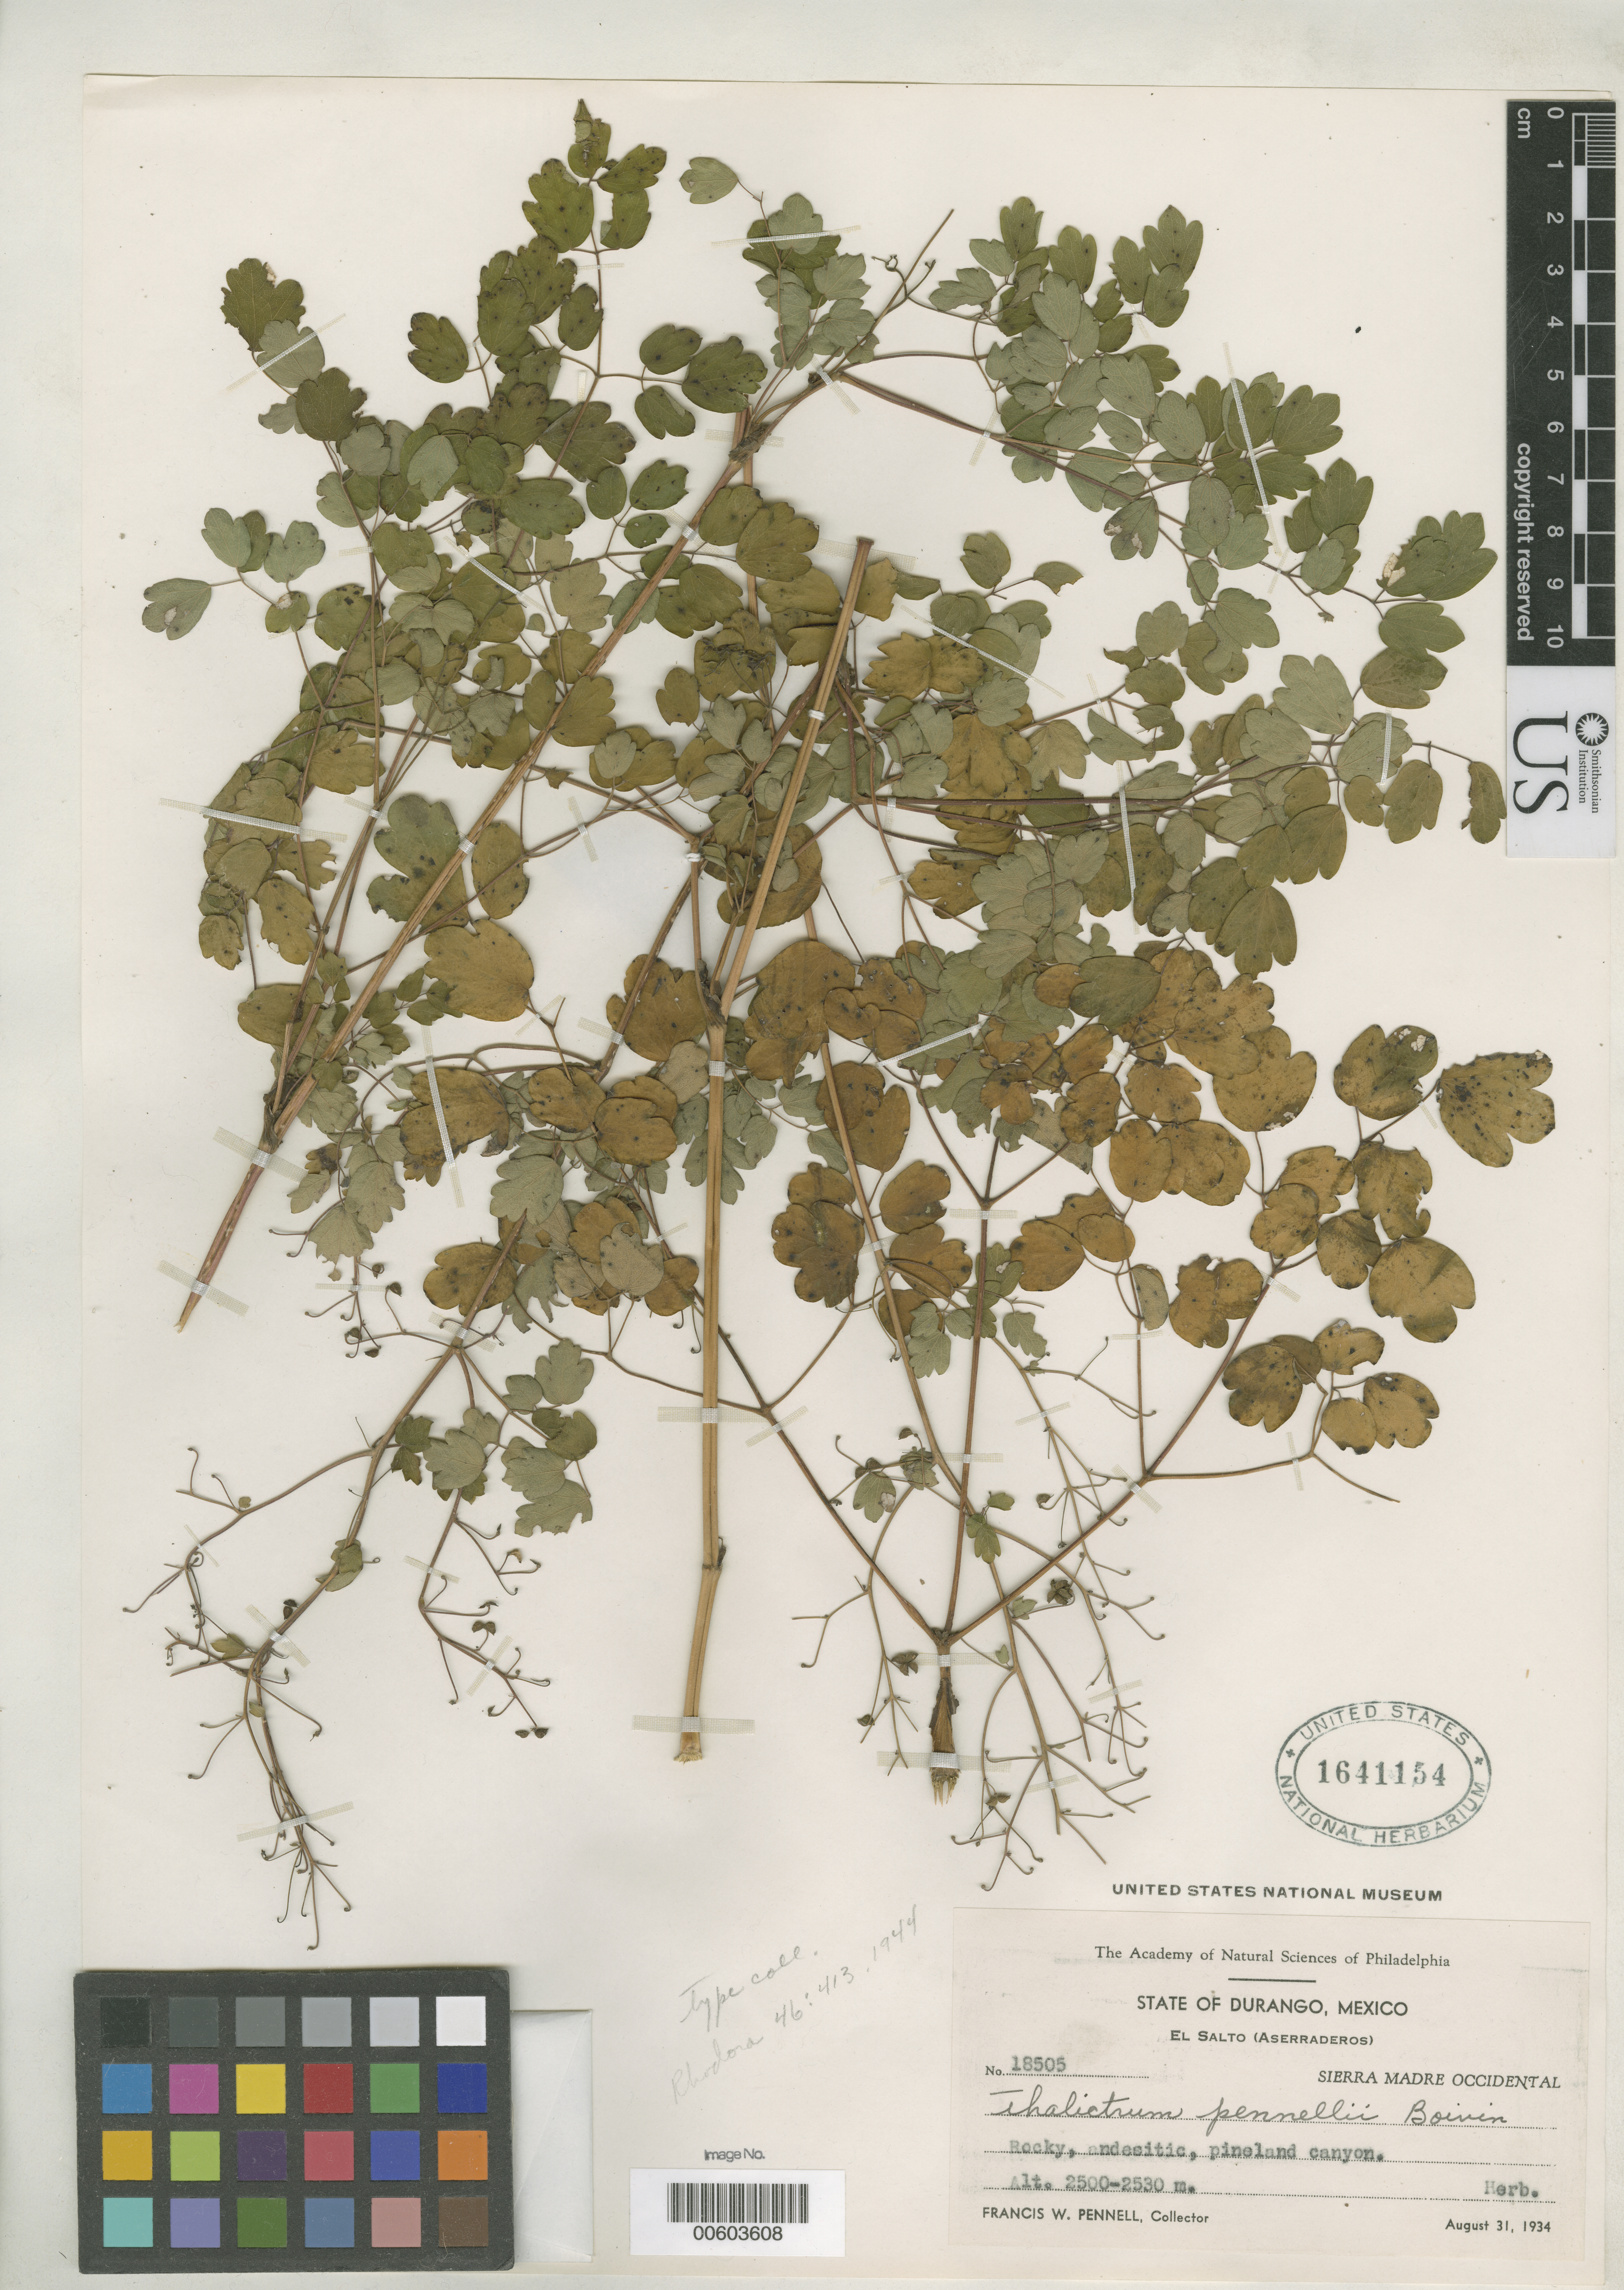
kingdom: Plantae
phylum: Tracheophyta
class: Magnoliopsida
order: Ranunculales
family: Ranunculaceae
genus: Thalictrum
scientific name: Thalictrum pennellii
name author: B. Boivin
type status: Isotype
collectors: F. W. Pennell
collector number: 18505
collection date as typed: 31 Aug 1934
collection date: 1934-08-31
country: Mexico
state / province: Durango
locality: El Salto, Aserraderos, Sierra Madre Occidental.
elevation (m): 2500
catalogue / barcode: US 1641154